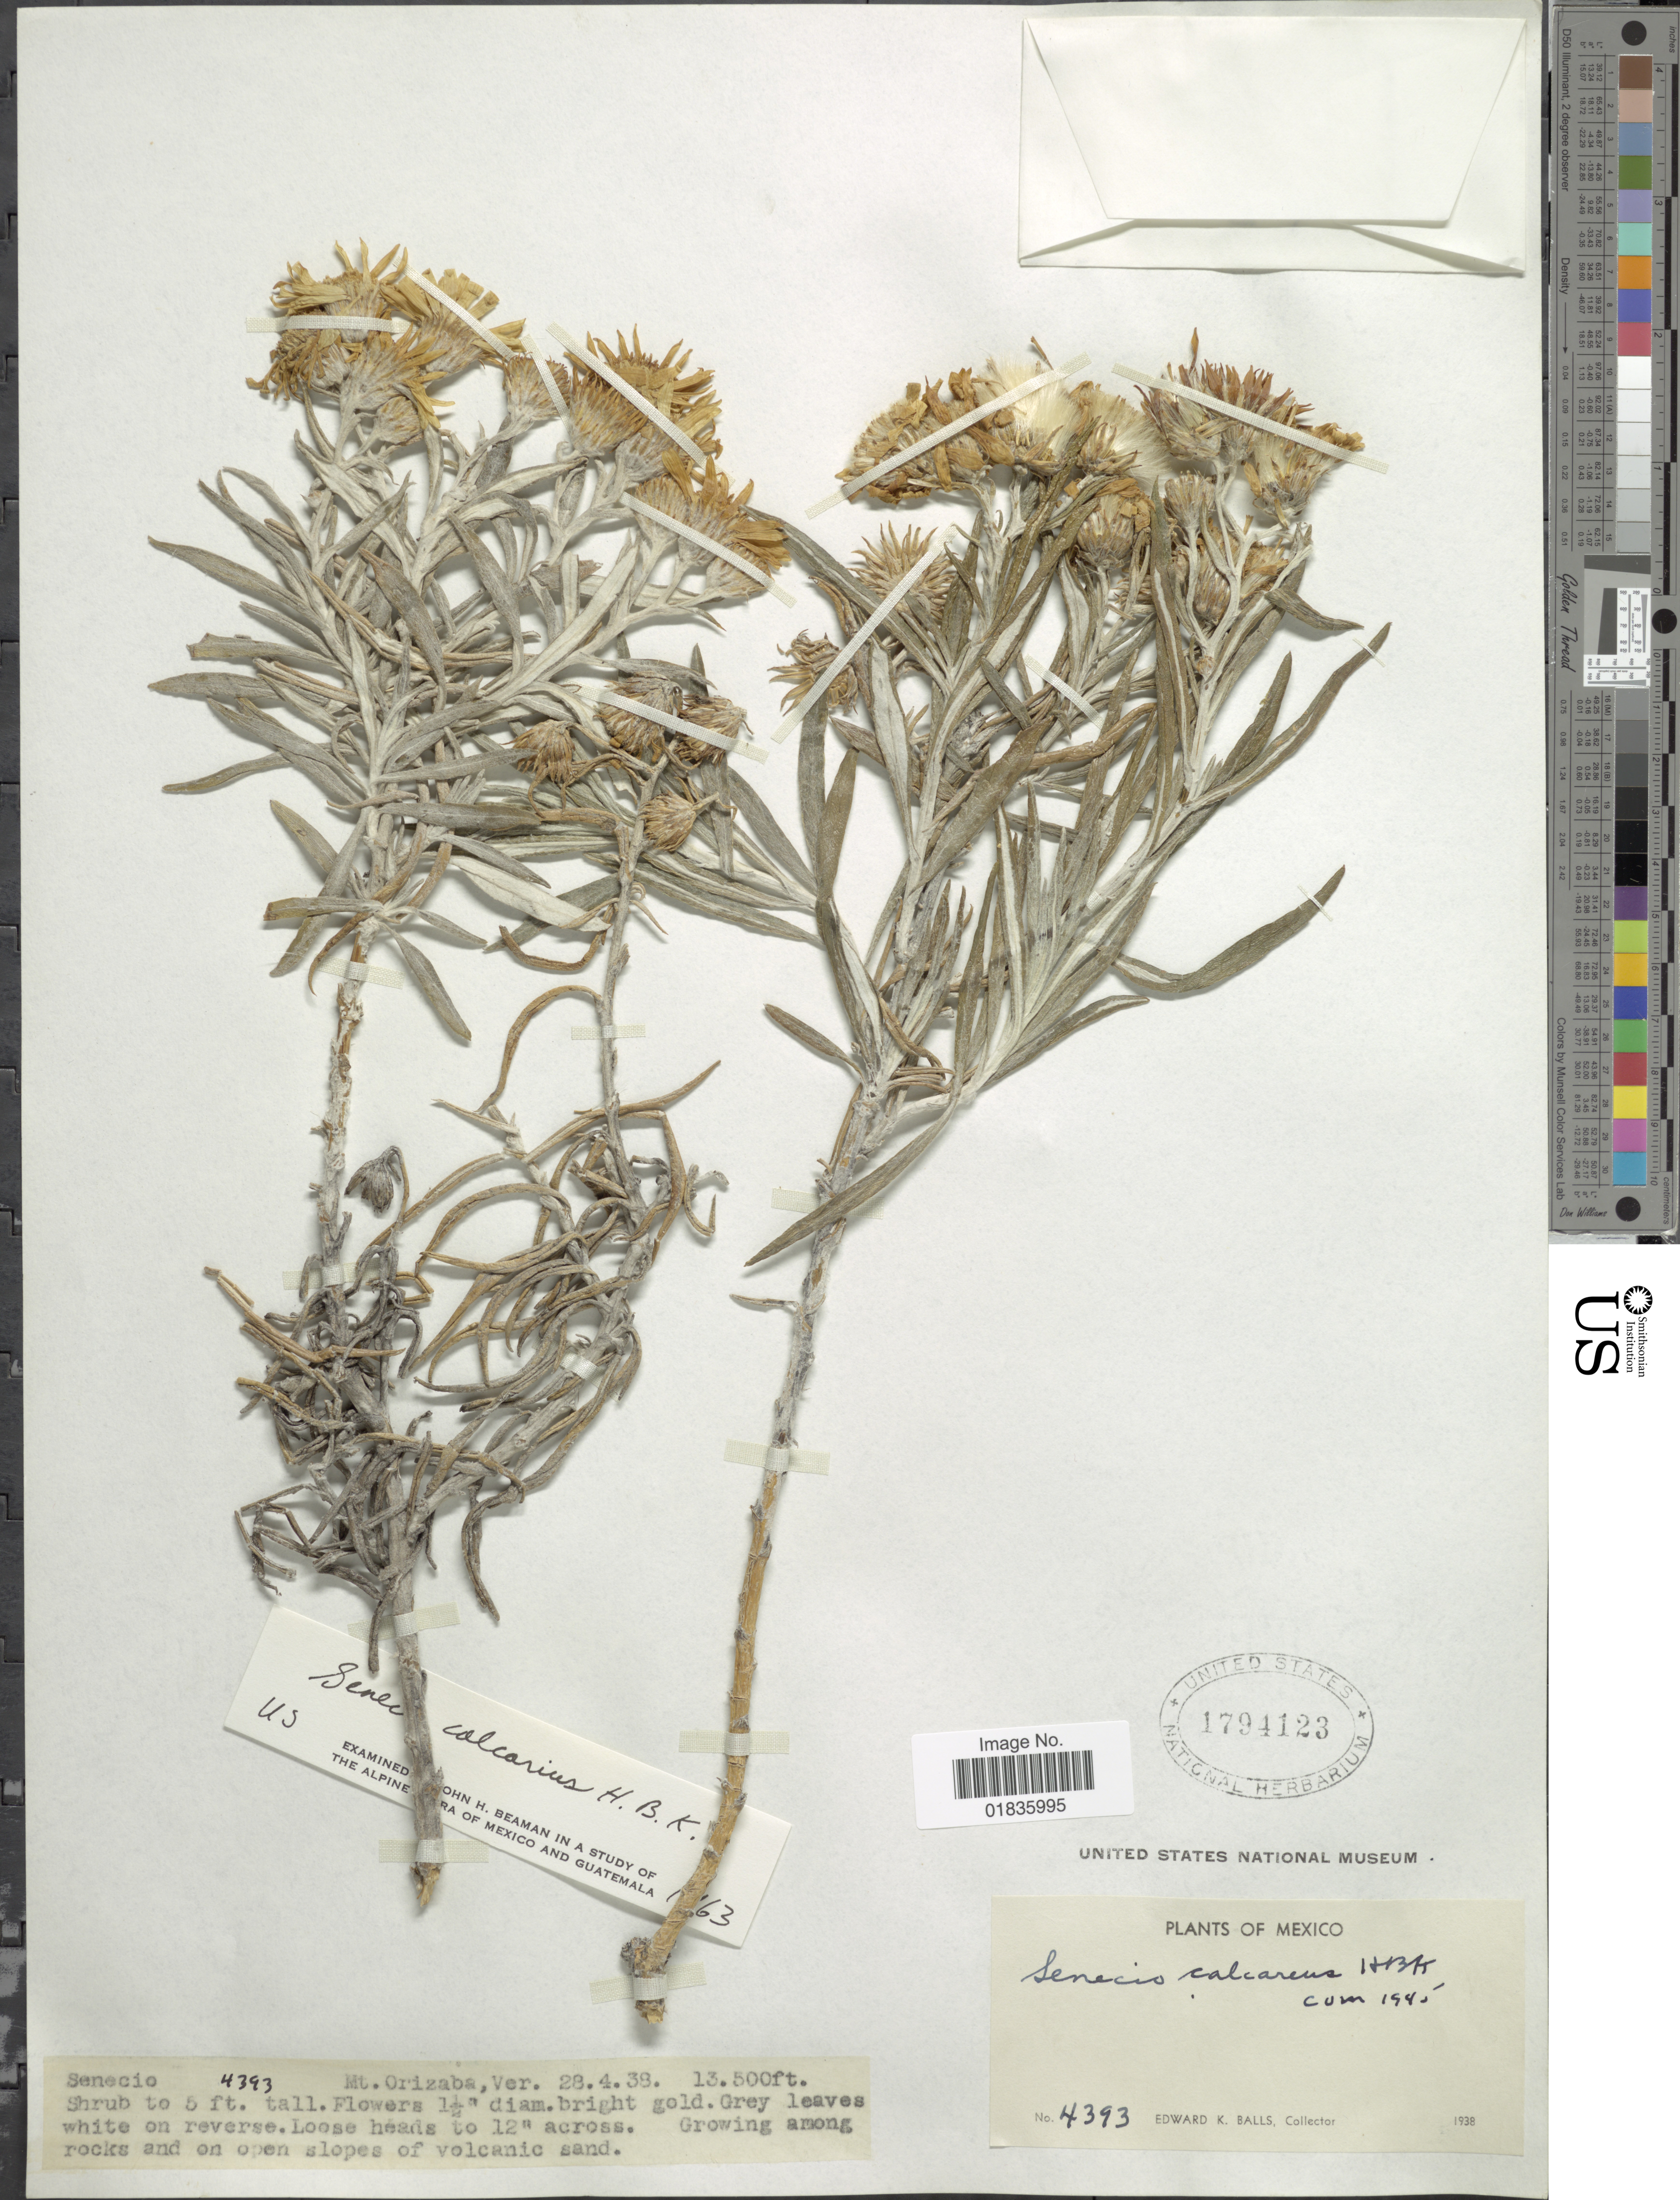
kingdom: Plantae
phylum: Tracheophyta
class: Magnoliopsida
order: Asterales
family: Asteraceae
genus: Senecio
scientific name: Senecio mairetianus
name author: DC.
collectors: E. K. Balls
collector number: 4393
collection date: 1938-04-28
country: Mexico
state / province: Veracruz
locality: Mt. Orizaba, Ver.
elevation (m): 4115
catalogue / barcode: US 1794123